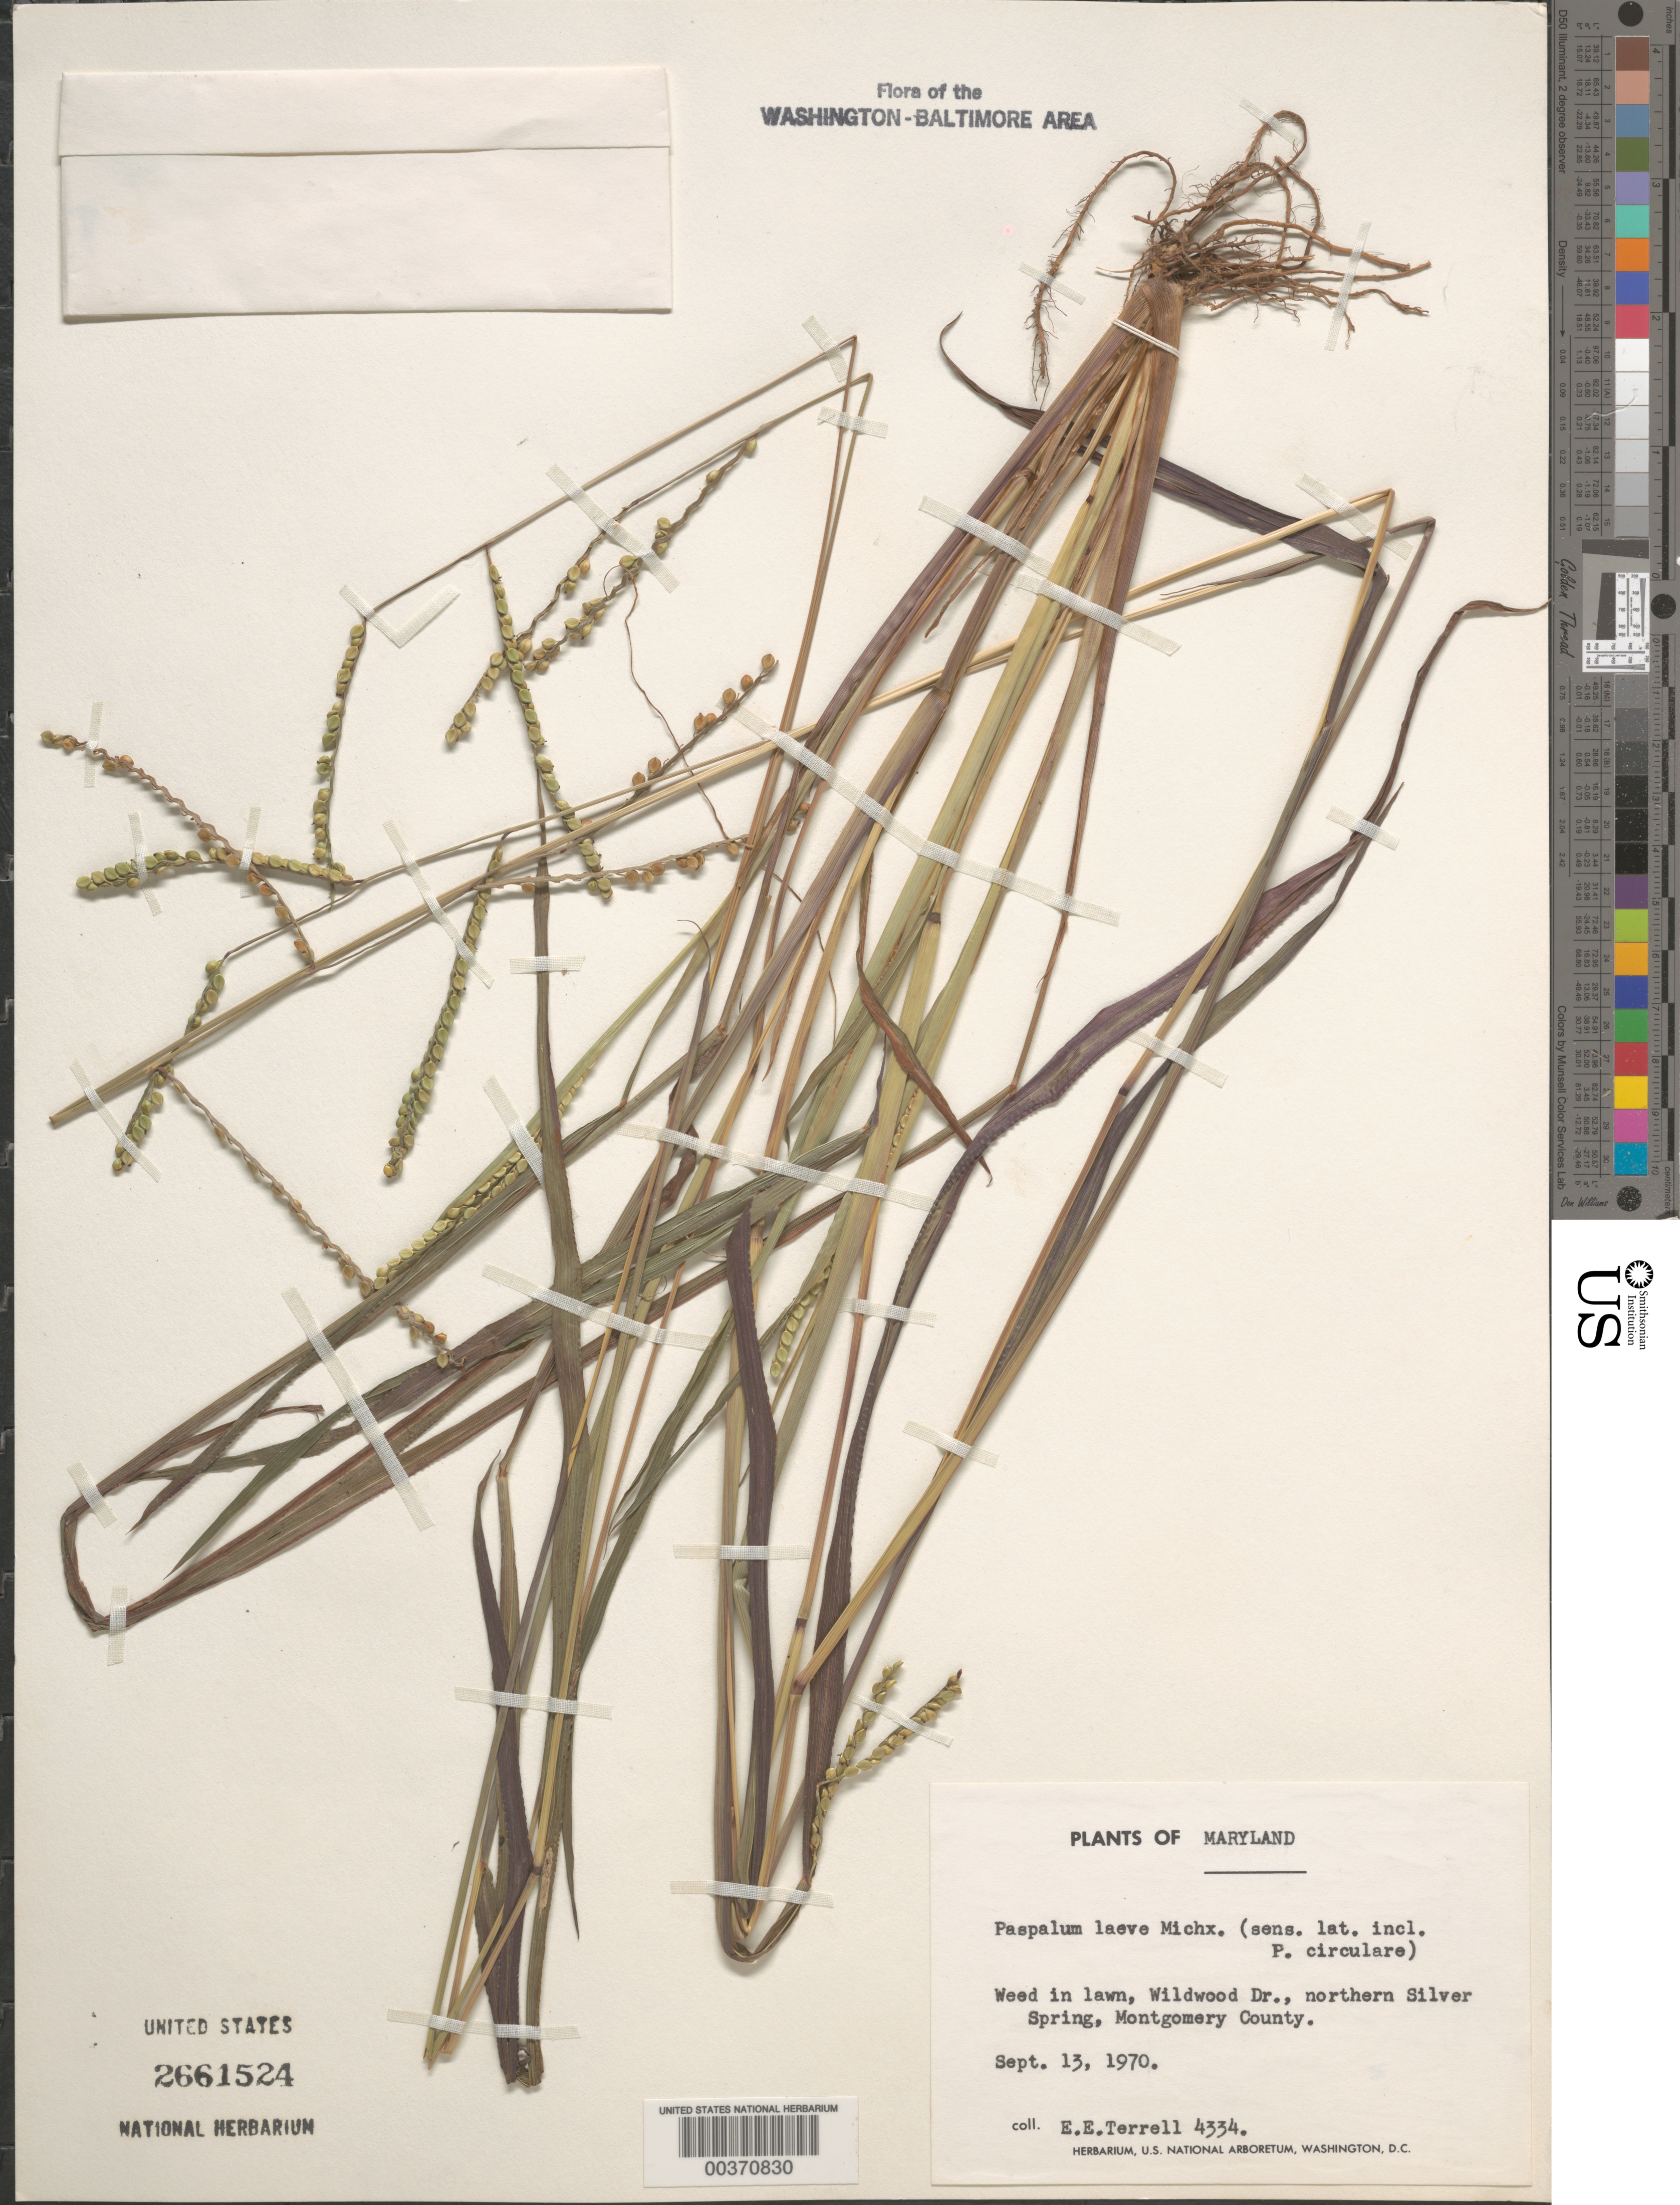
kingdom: Plantae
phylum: Tracheophyta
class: Liliopsida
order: Poales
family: Poaceae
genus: Paspalum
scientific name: Paspalum laeve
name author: Michx.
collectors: E. E. Terrell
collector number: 4334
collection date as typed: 13 Sep 1970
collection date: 1970-09-13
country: United States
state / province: Maryland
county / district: Montgomery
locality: Wildwood Drive, N Silver Spring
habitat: In lawn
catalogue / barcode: US 2661524